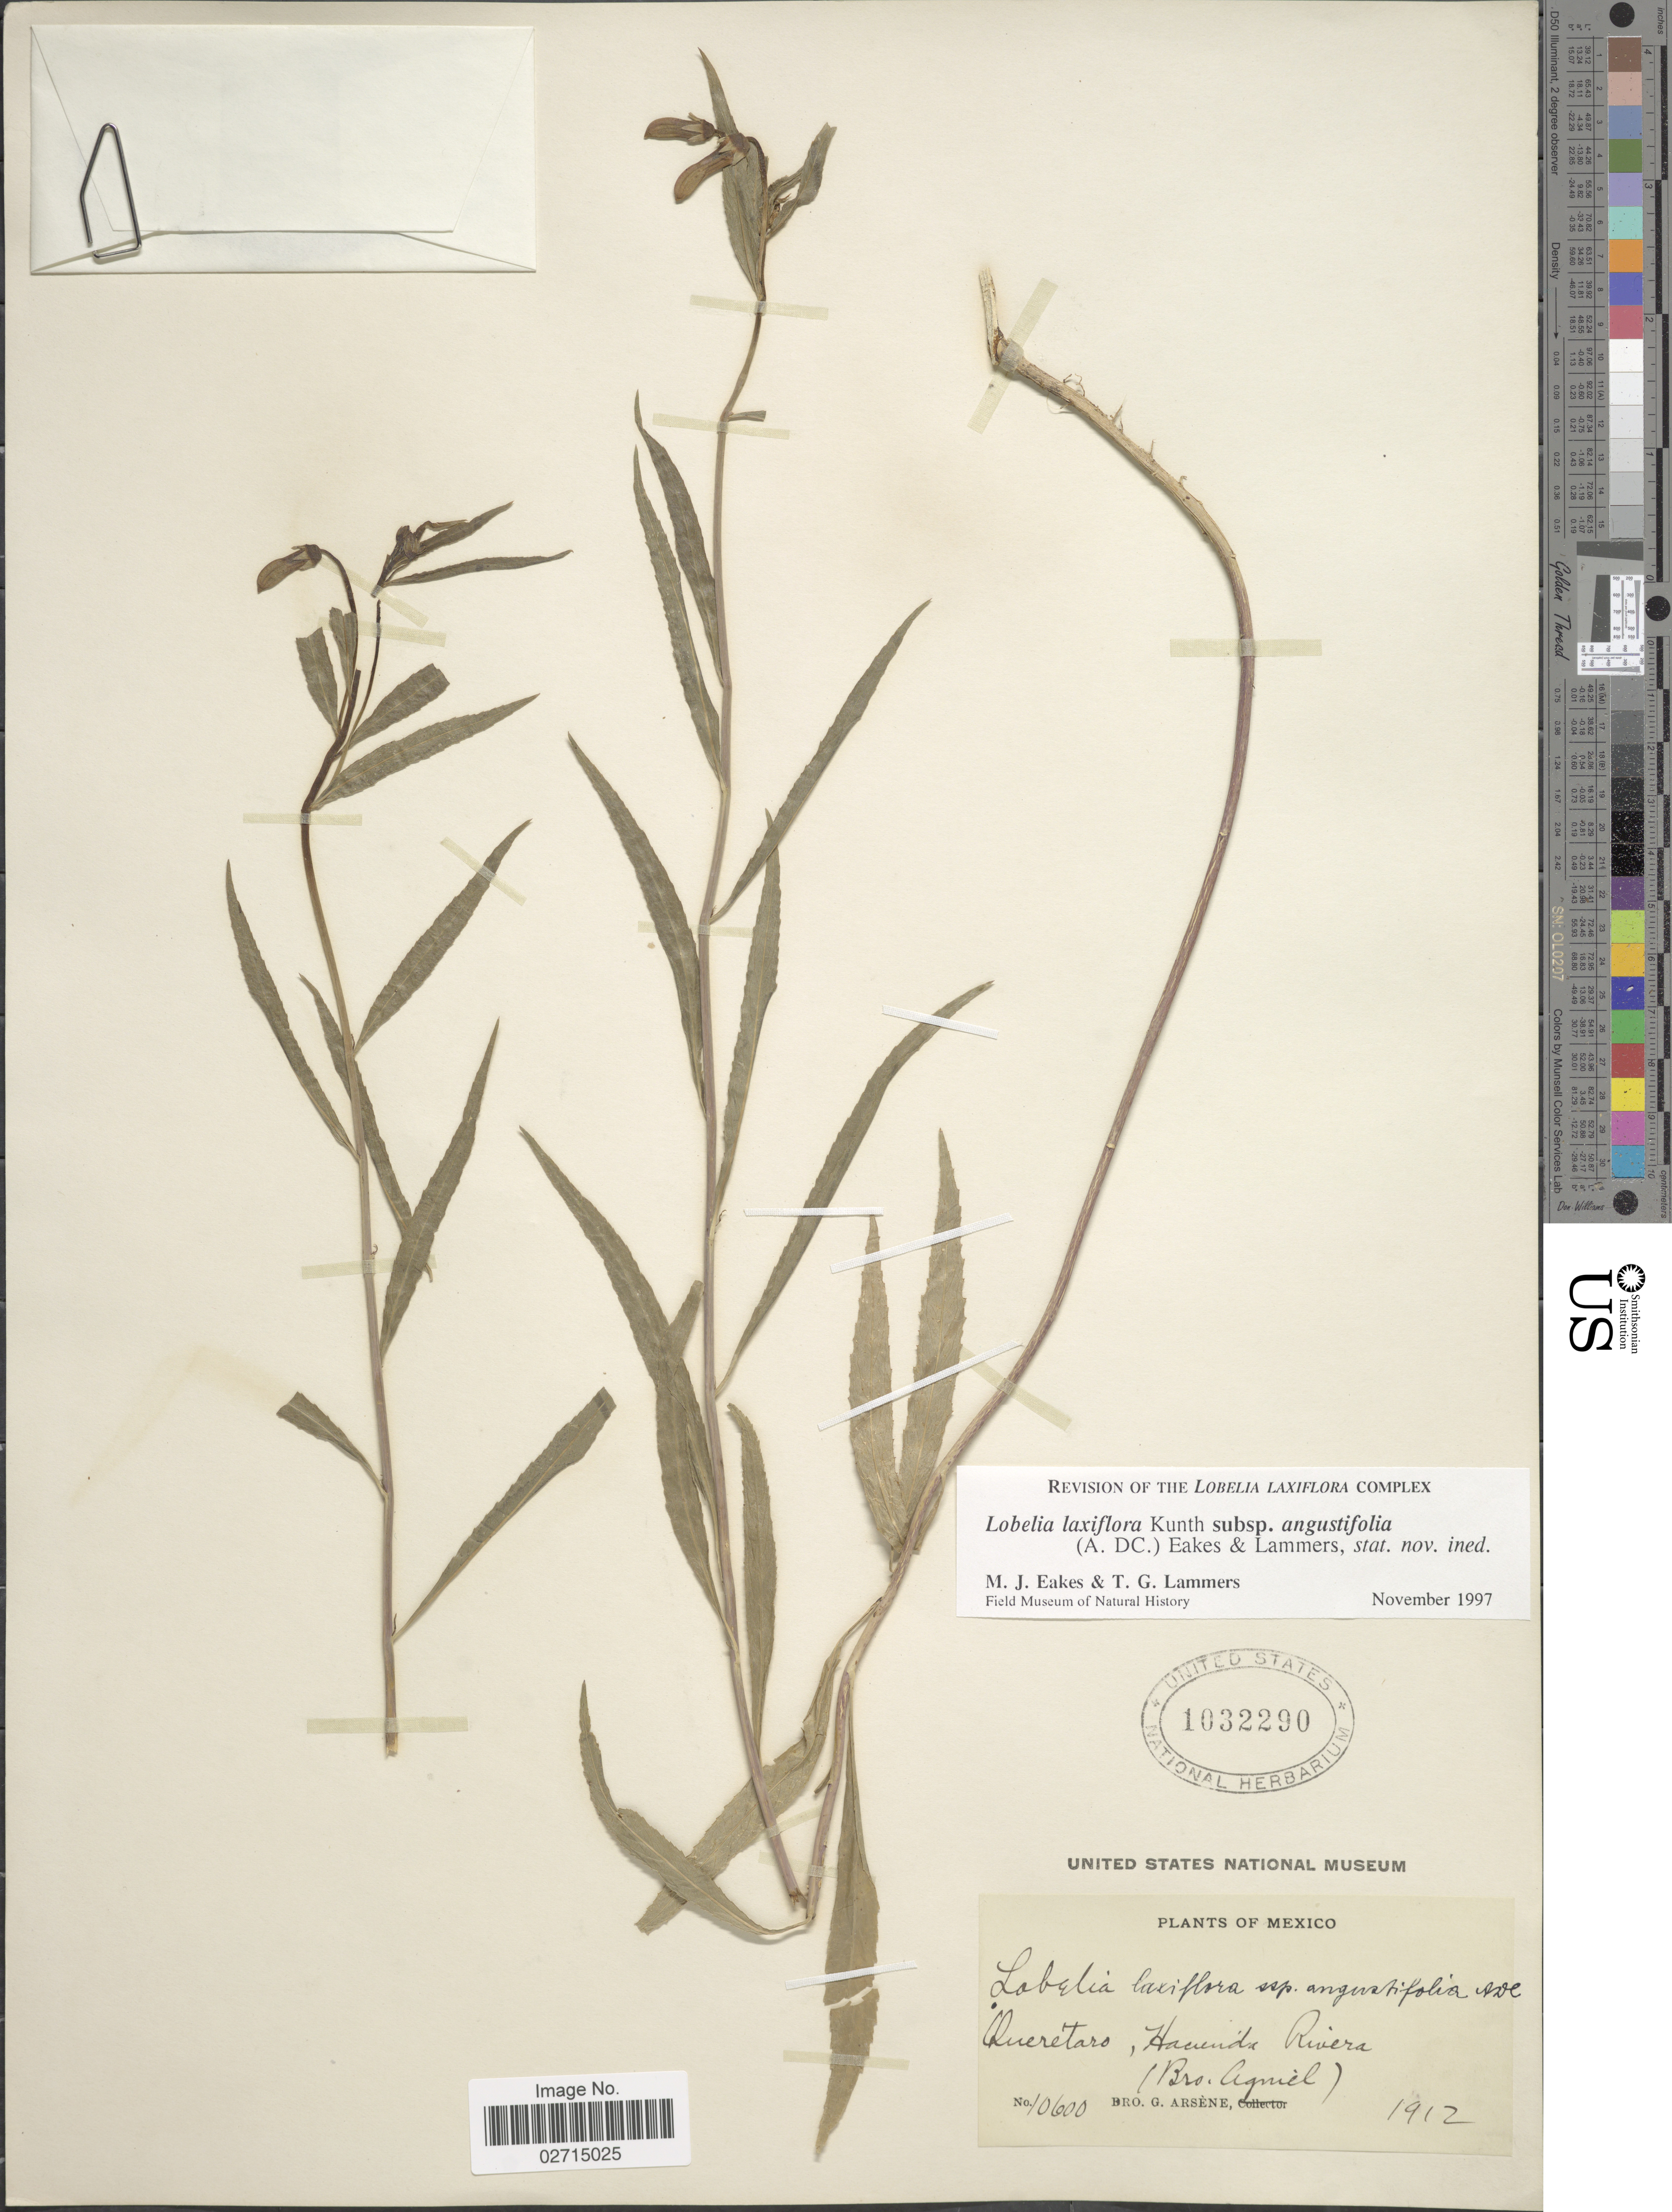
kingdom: Plantae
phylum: Tracheophyta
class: Magnoliopsida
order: Asterales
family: Campanulaceae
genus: Leptocodon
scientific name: Leptocodon laxiflora var. angustifolia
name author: A. DC.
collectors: Bro. Agniel & Bro. G. Arsène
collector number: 10600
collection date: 1912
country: Mexico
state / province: Querétaro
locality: Queretaro, Hacienda Rivera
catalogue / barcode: US 1032290